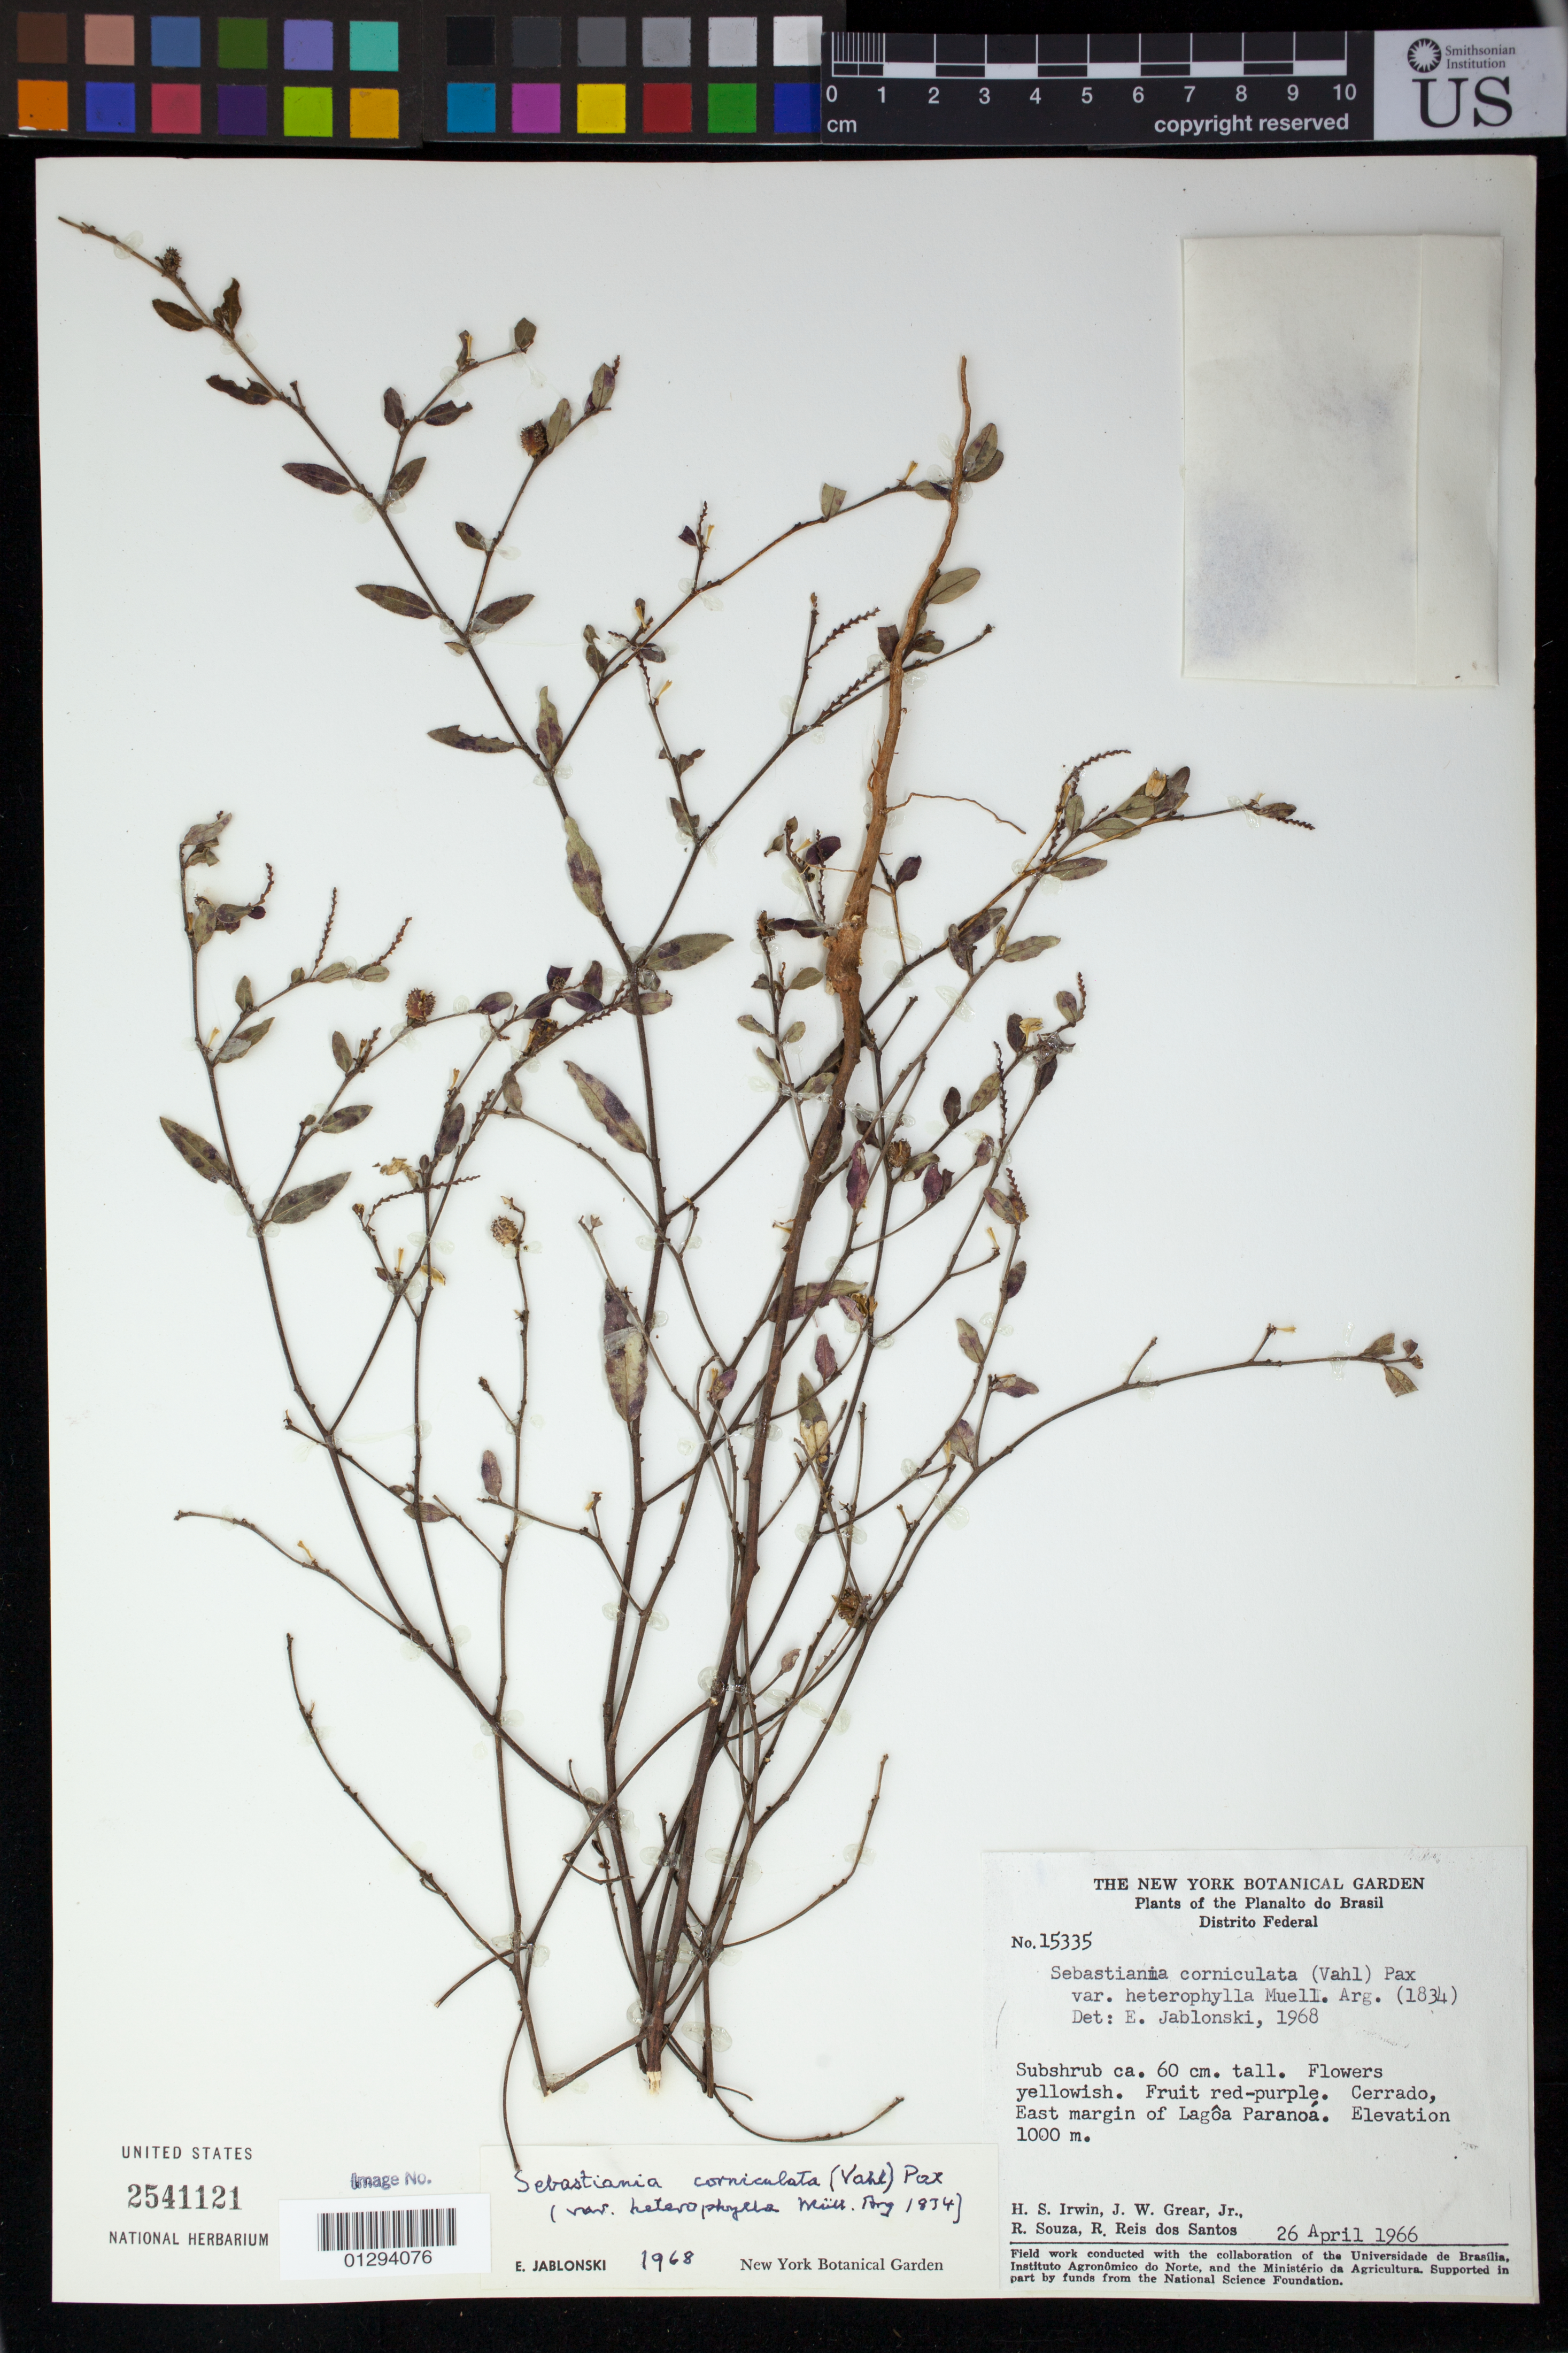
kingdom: Plantae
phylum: Tracheophyta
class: Magnoliopsida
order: Malpighiales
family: Euphorbiaceae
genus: Sebastiania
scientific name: Sebastiania corniculata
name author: (Vahl) Müll. Arg.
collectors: H. Irwin, J. W. Grear, R. Souza & R. Reis dos Santos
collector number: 15335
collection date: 1966-04-26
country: Brazil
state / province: Distrito Federal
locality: Cerrado, East margin of Lagoa Paranoa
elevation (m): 1000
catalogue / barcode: US 2541121